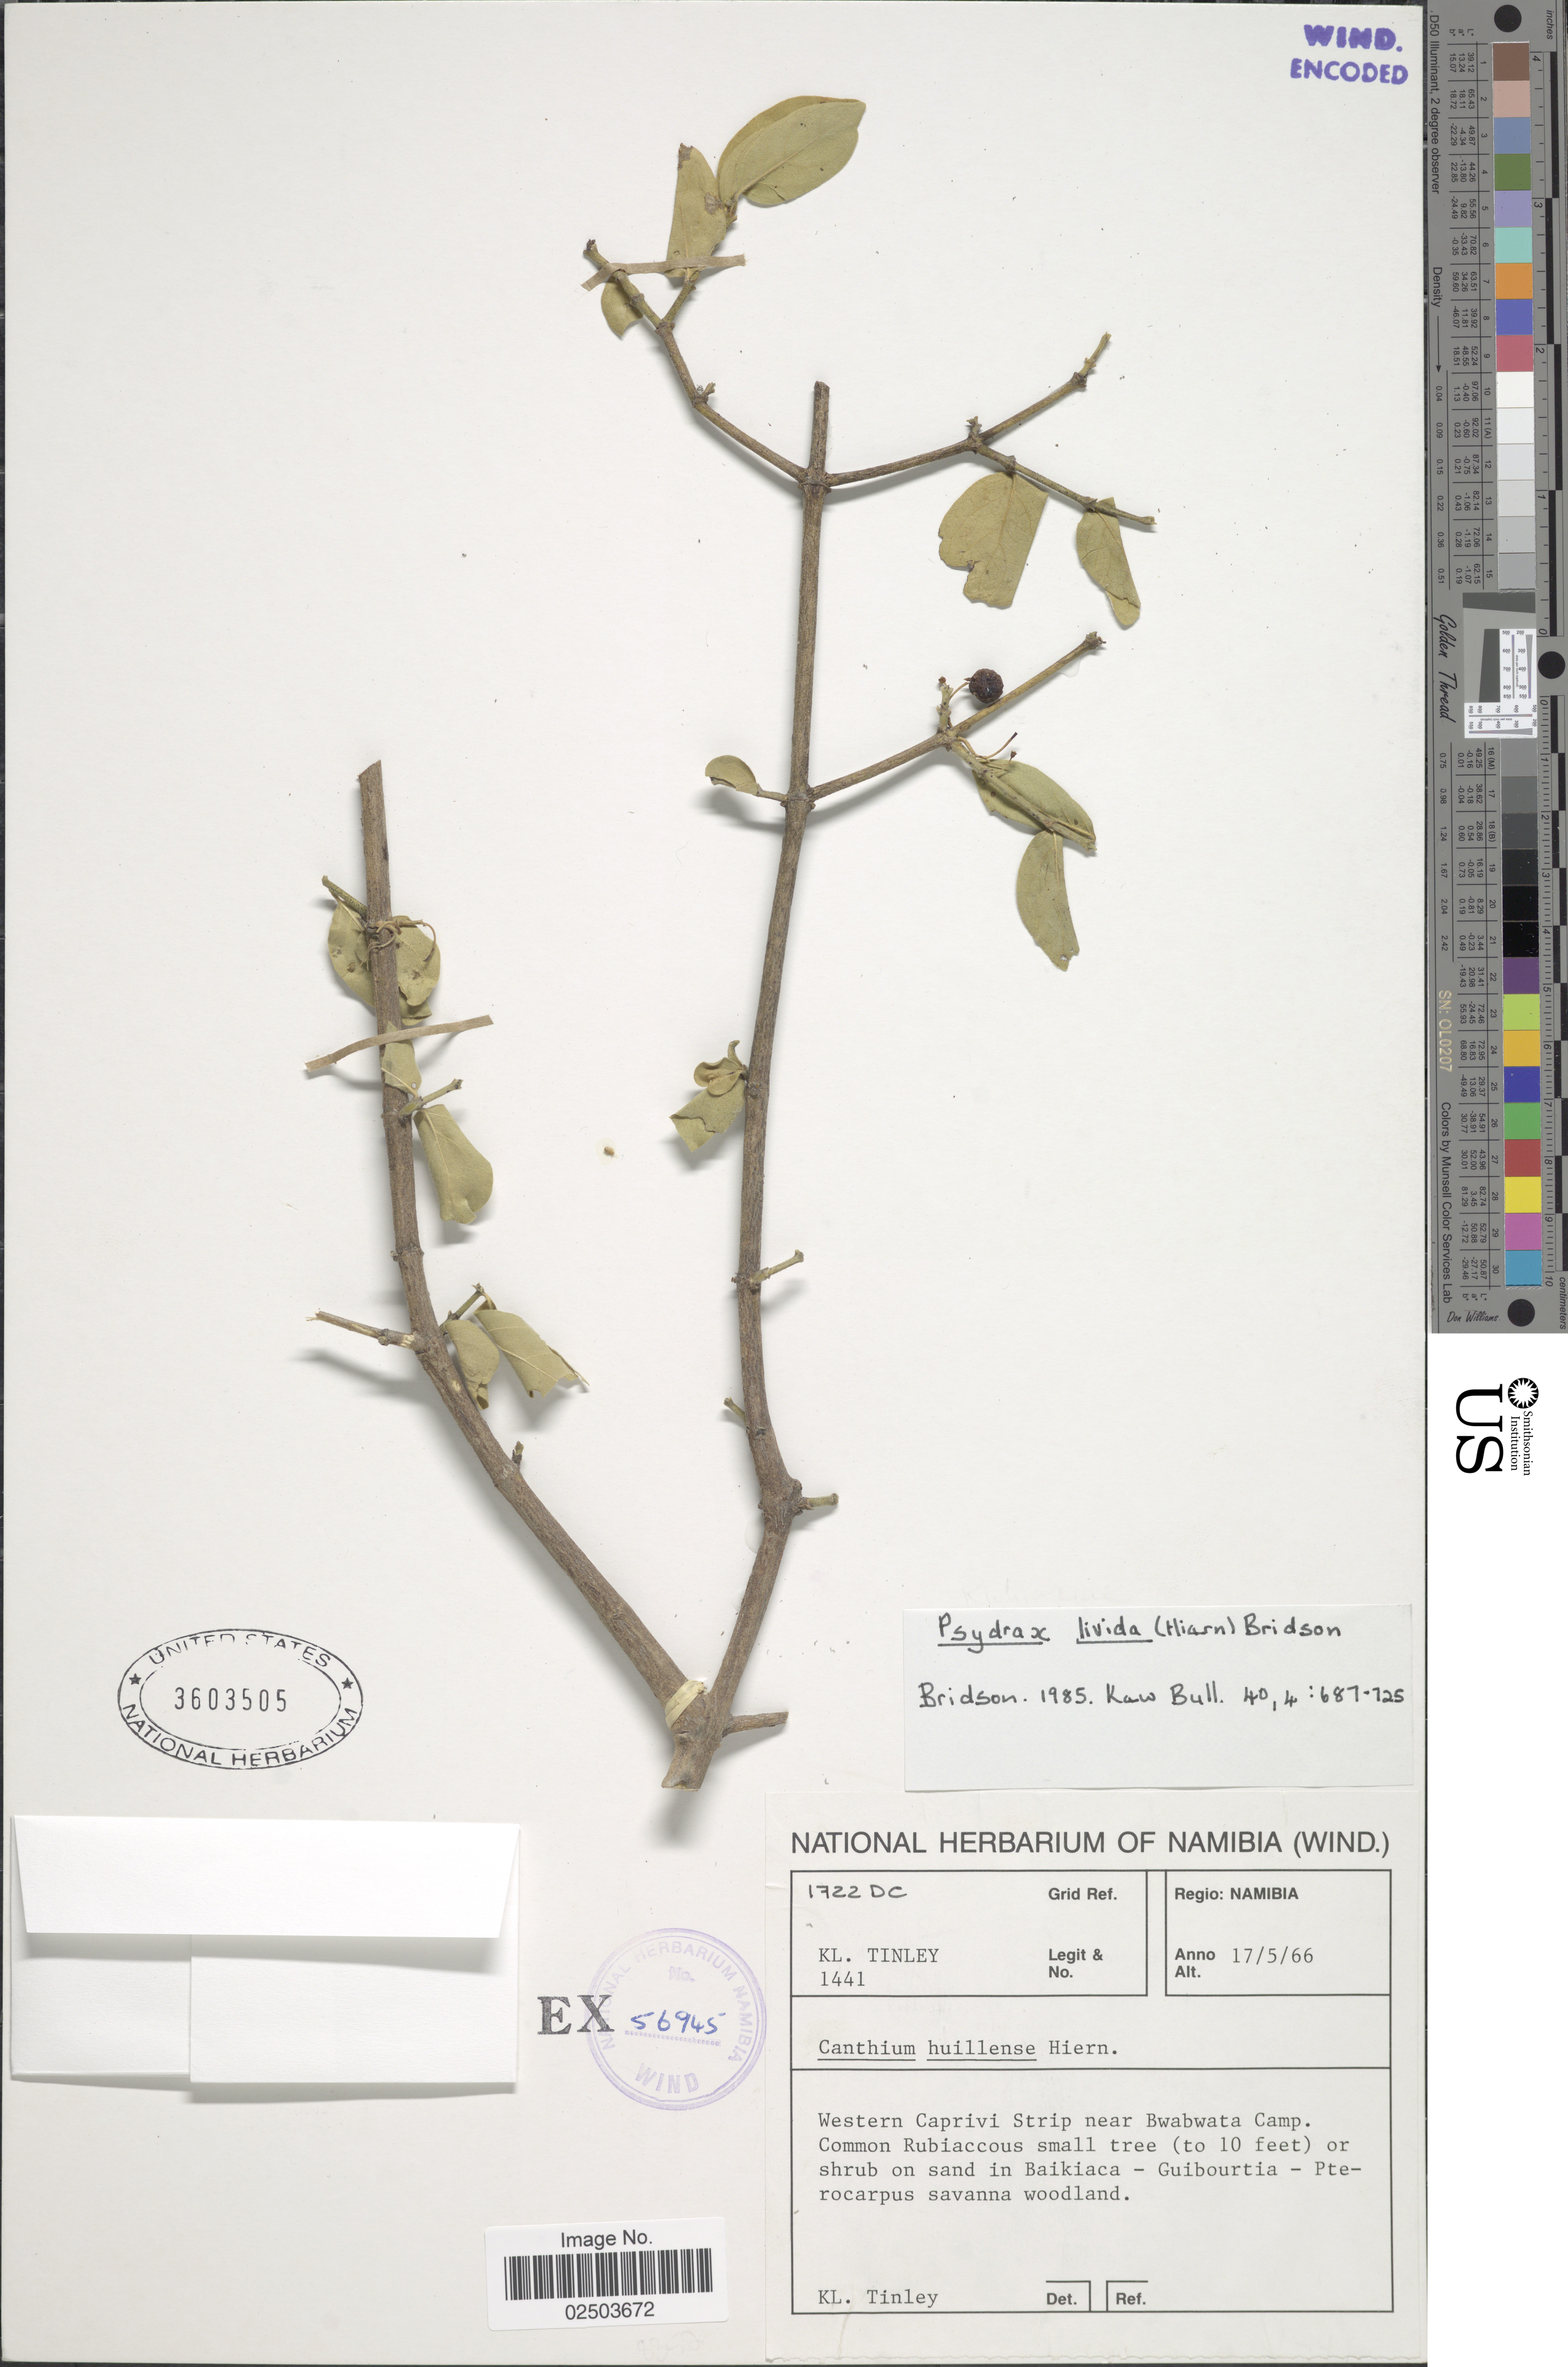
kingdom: Plantae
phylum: Tracheophyta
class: Magnoliopsida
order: Gentianales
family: Rubiaceae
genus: Psydrax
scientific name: Psydrax livida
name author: (Hiern) Bridson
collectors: K. Tinley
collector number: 1441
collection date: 1966-05-17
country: Namibia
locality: Regio: Namibia. Western Caprivi Strip near Bwabwata Camp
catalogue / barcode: US 3603505